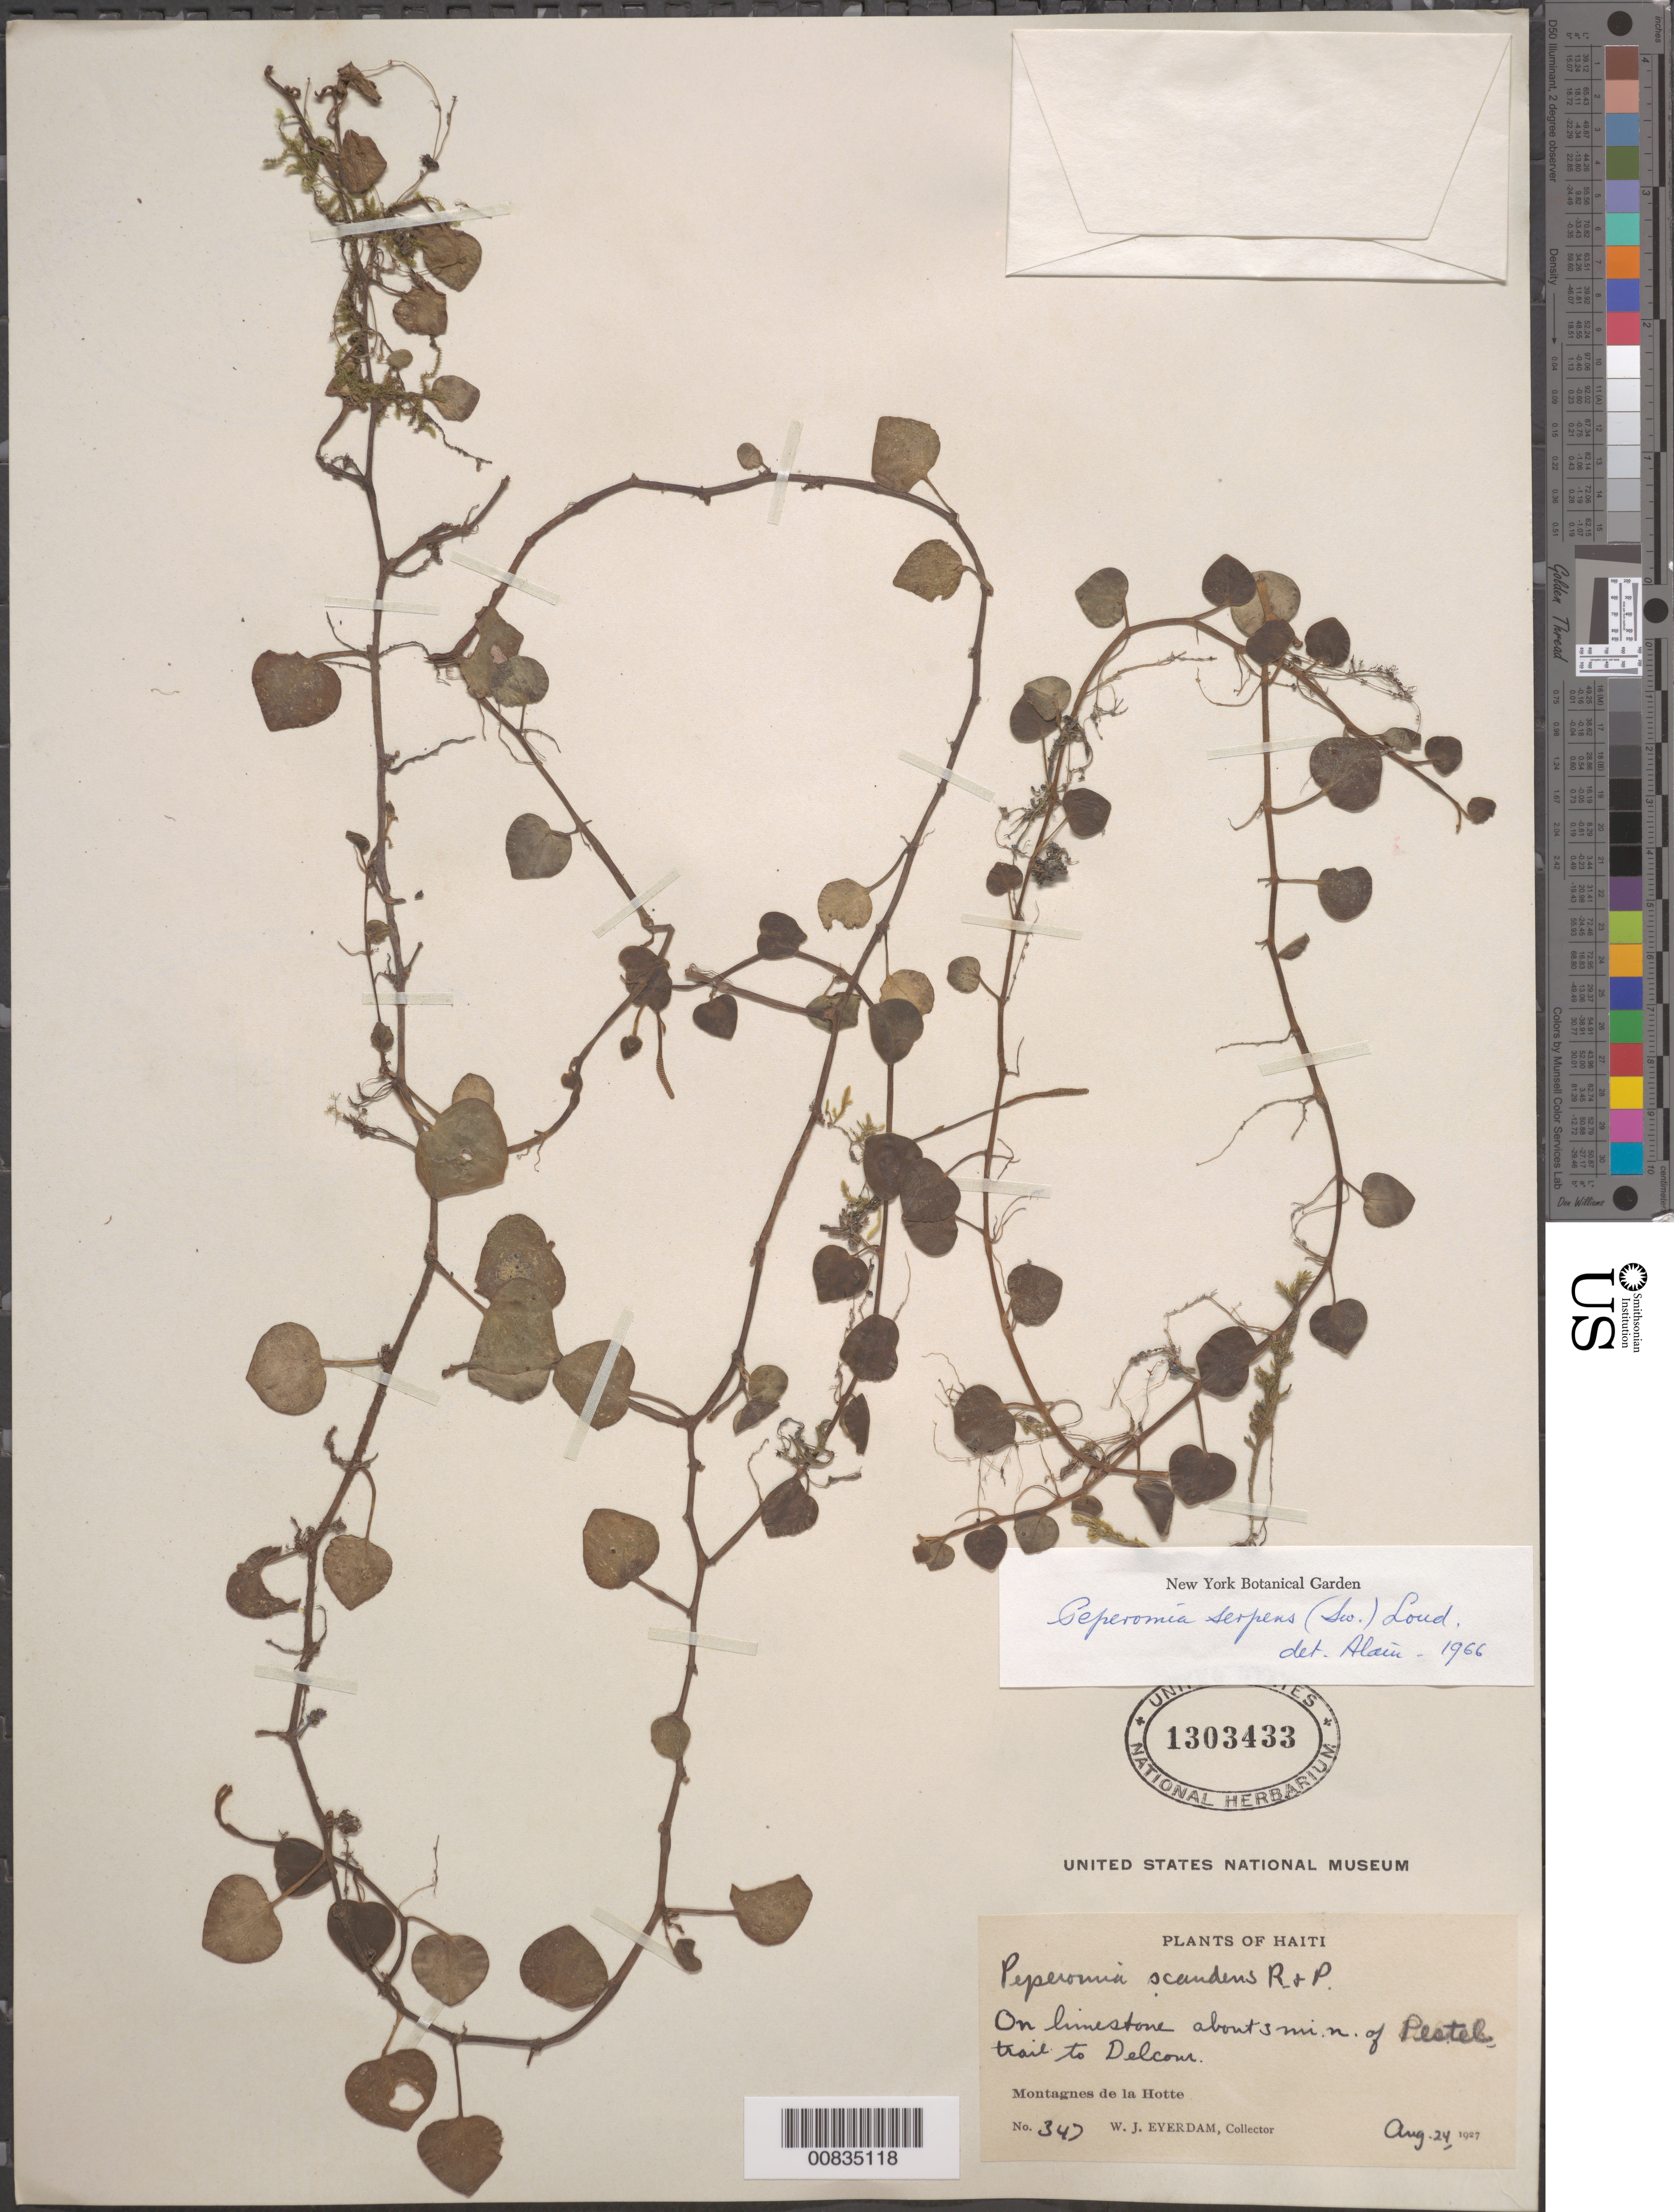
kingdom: Plantae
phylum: Tracheophyta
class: Magnoliopsida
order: Piperales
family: Piperaceae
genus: Peperomia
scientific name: Peperomia serpens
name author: (Sw.) Loudon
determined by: Liogier, Alain H.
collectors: W. J. Eyerdam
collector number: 347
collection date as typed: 24 Aug 1927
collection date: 1927-08-24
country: Haiti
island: Hispaniola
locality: Montagnes de la Hotte. About 3 mi. N of Pestel trail to Delcour.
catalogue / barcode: US 1303433